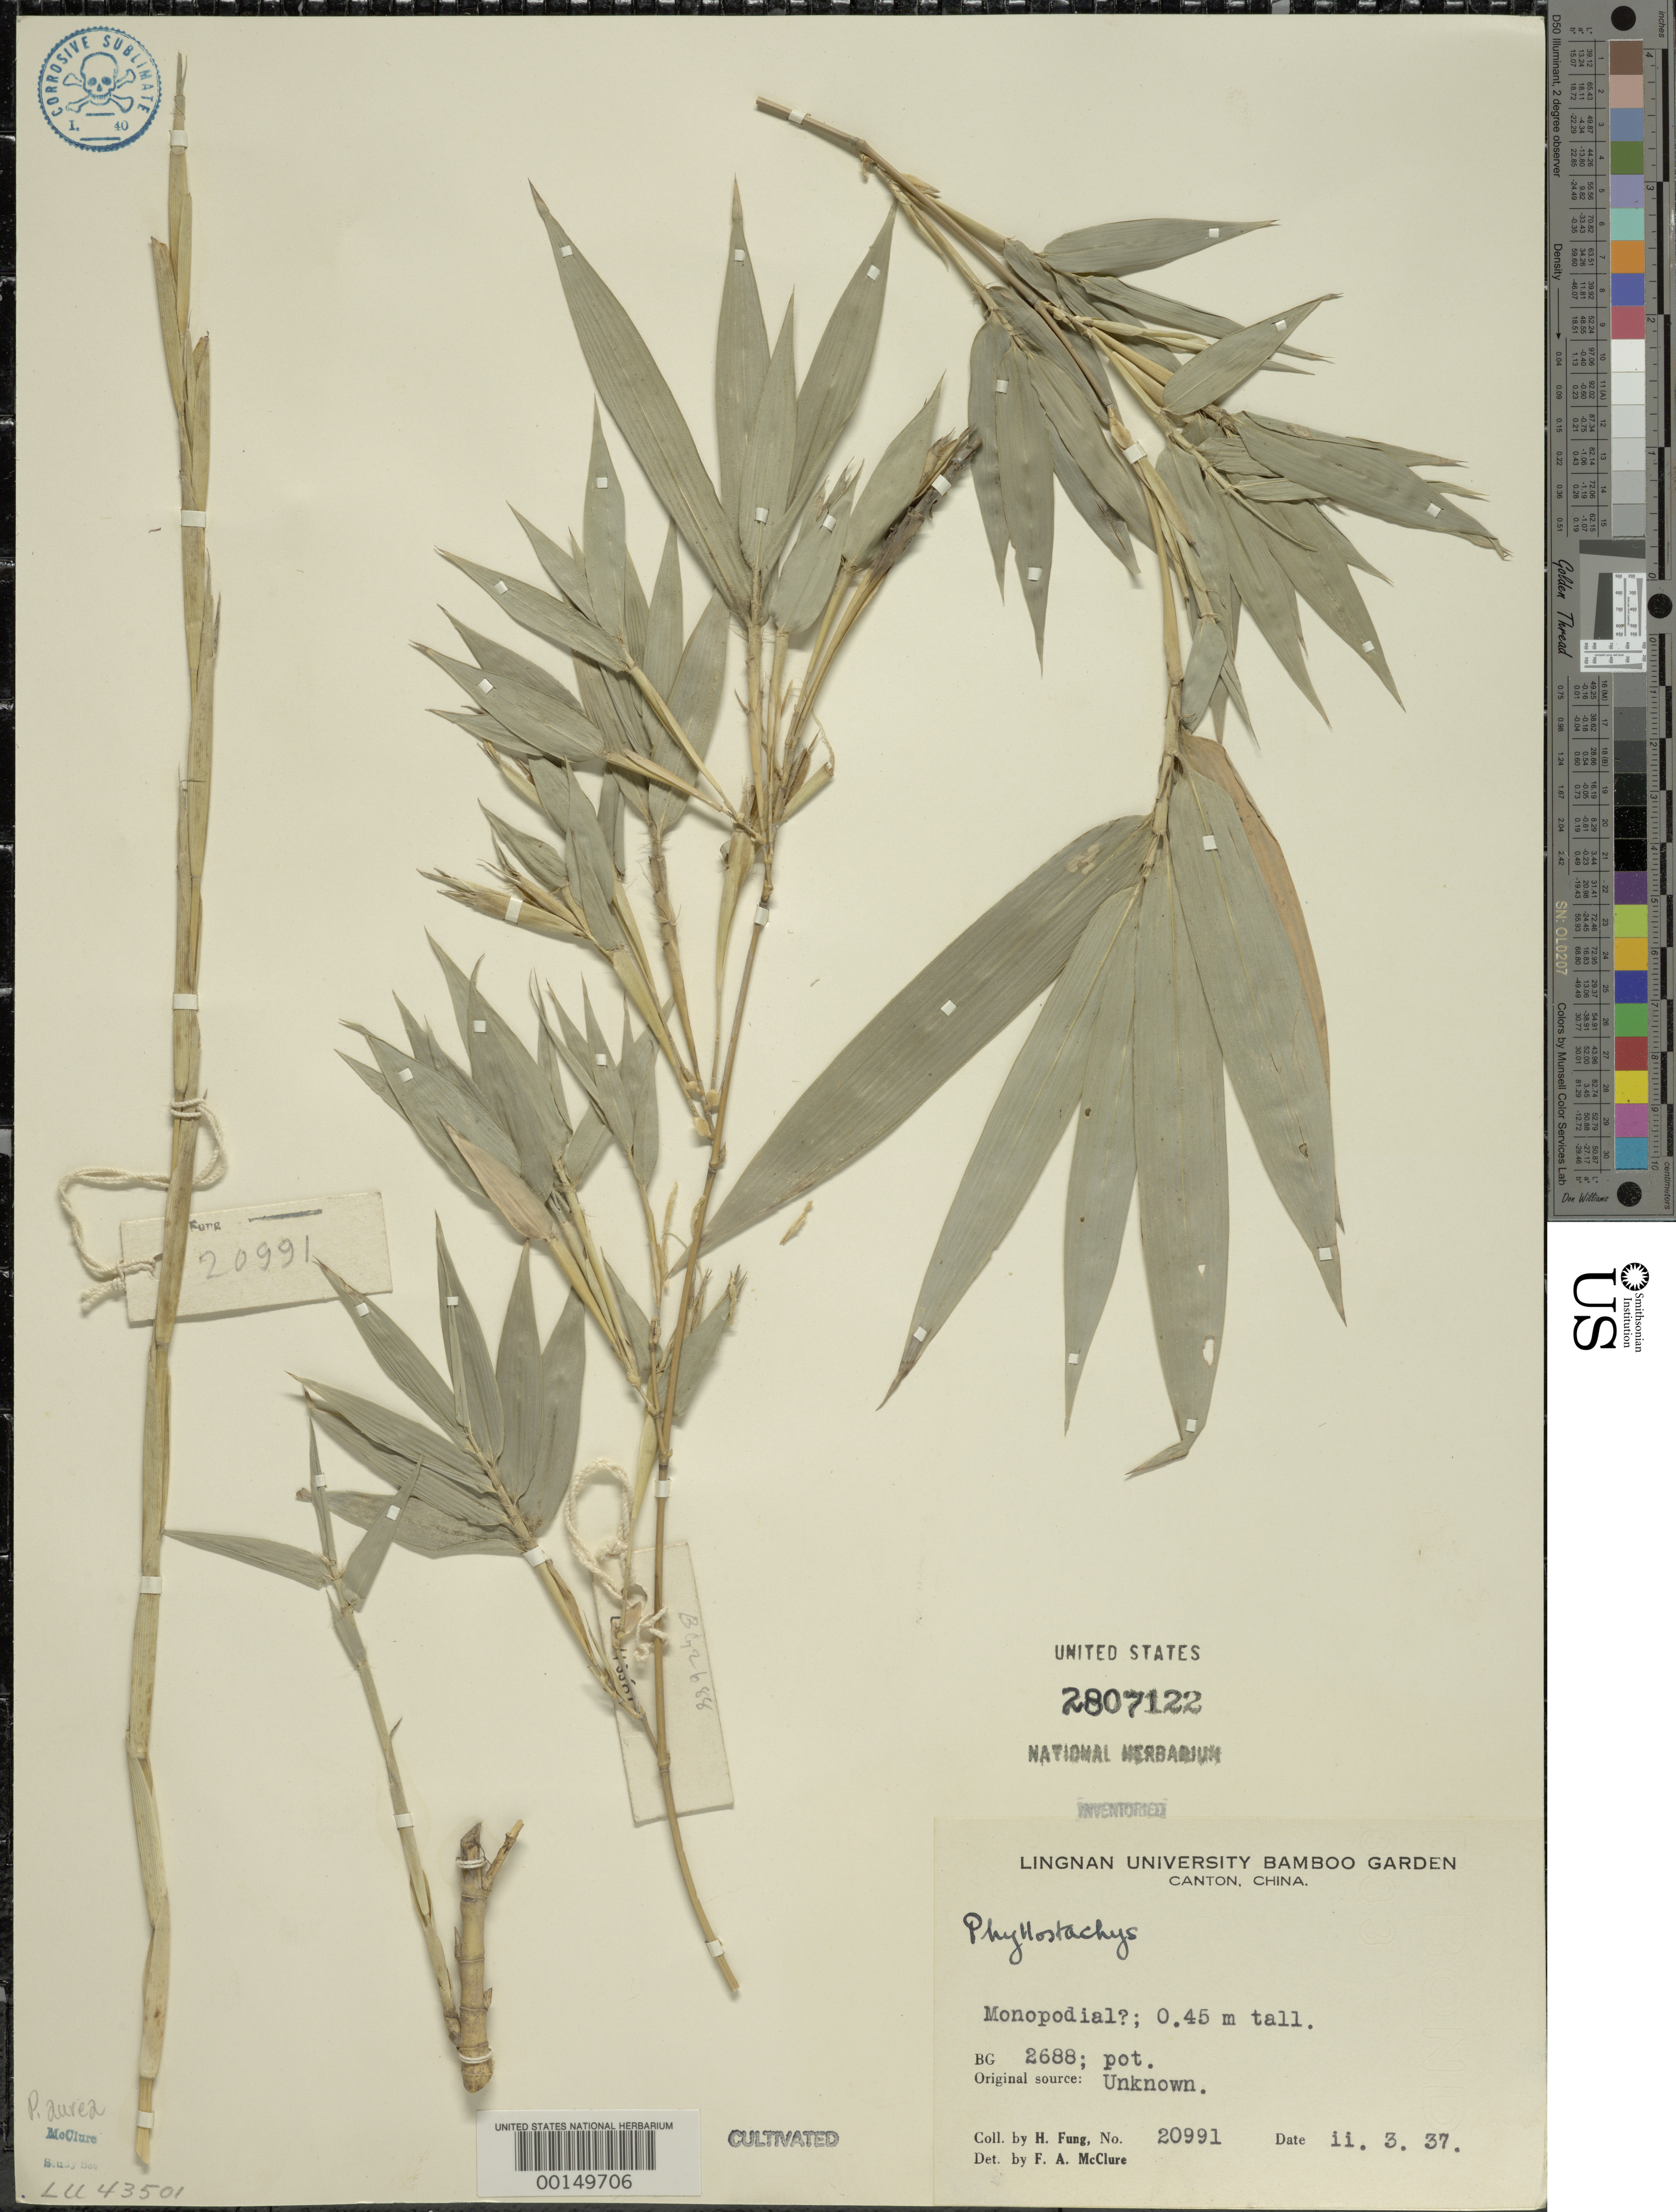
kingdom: Plantae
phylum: Tracheophyta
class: Liliopsida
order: Poales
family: Poaceae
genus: Phyllostachys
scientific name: Phyllostachys aurea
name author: Rivière & C. Rivière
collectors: H. L. Fung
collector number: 20991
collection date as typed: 03 Feb 1937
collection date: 1937-02-03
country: China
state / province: Guangdong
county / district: Guangzhou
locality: Lingnan univ.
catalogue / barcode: US 2807122